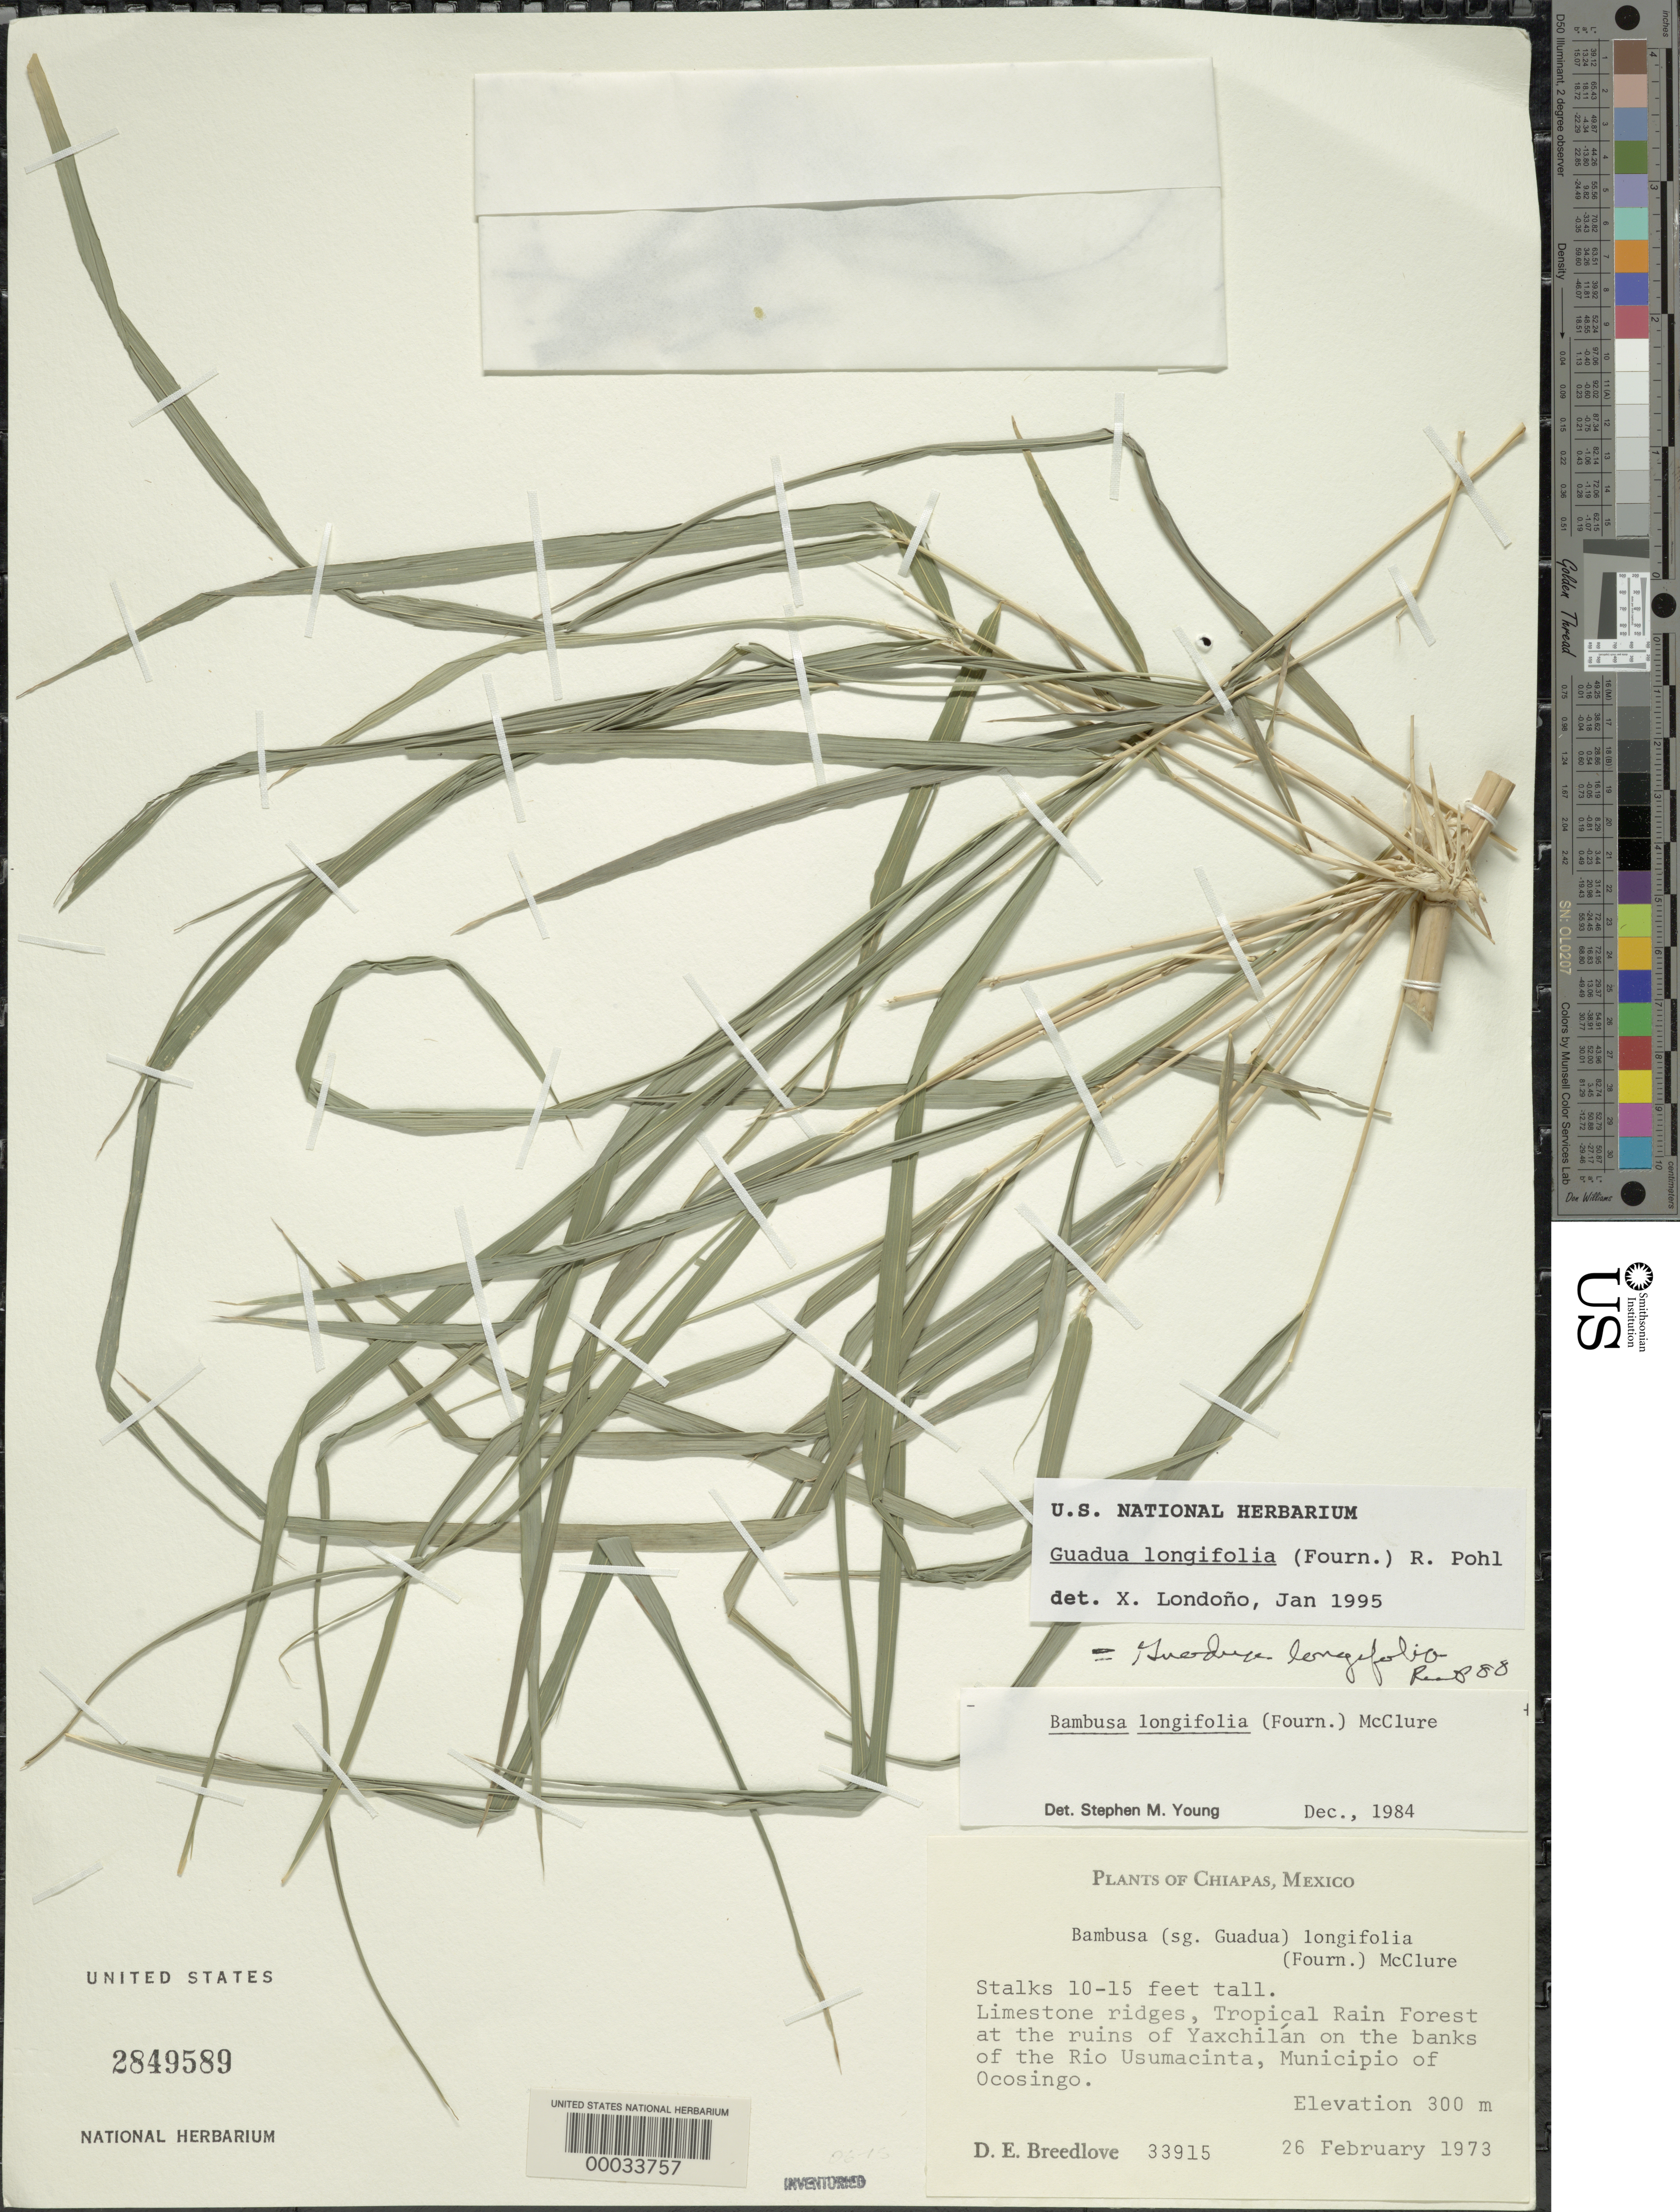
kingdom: Plantae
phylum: Tracheophyta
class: Liliopsida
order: Poales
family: Poaceae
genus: Guadua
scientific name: Guadua longifolia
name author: (E. Fourn.) R.W. Pohl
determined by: Londoño, X., (TULV), Jardin Botanico "Juan Maria Cespedes"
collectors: D. E. Breedlove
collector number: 33915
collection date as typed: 26 Feb 1973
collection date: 1973-02-26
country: Mexico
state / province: Chiapas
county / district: Ocosingo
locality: Yaxchilan, Rio Usumacinta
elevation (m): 300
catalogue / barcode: US 2849589